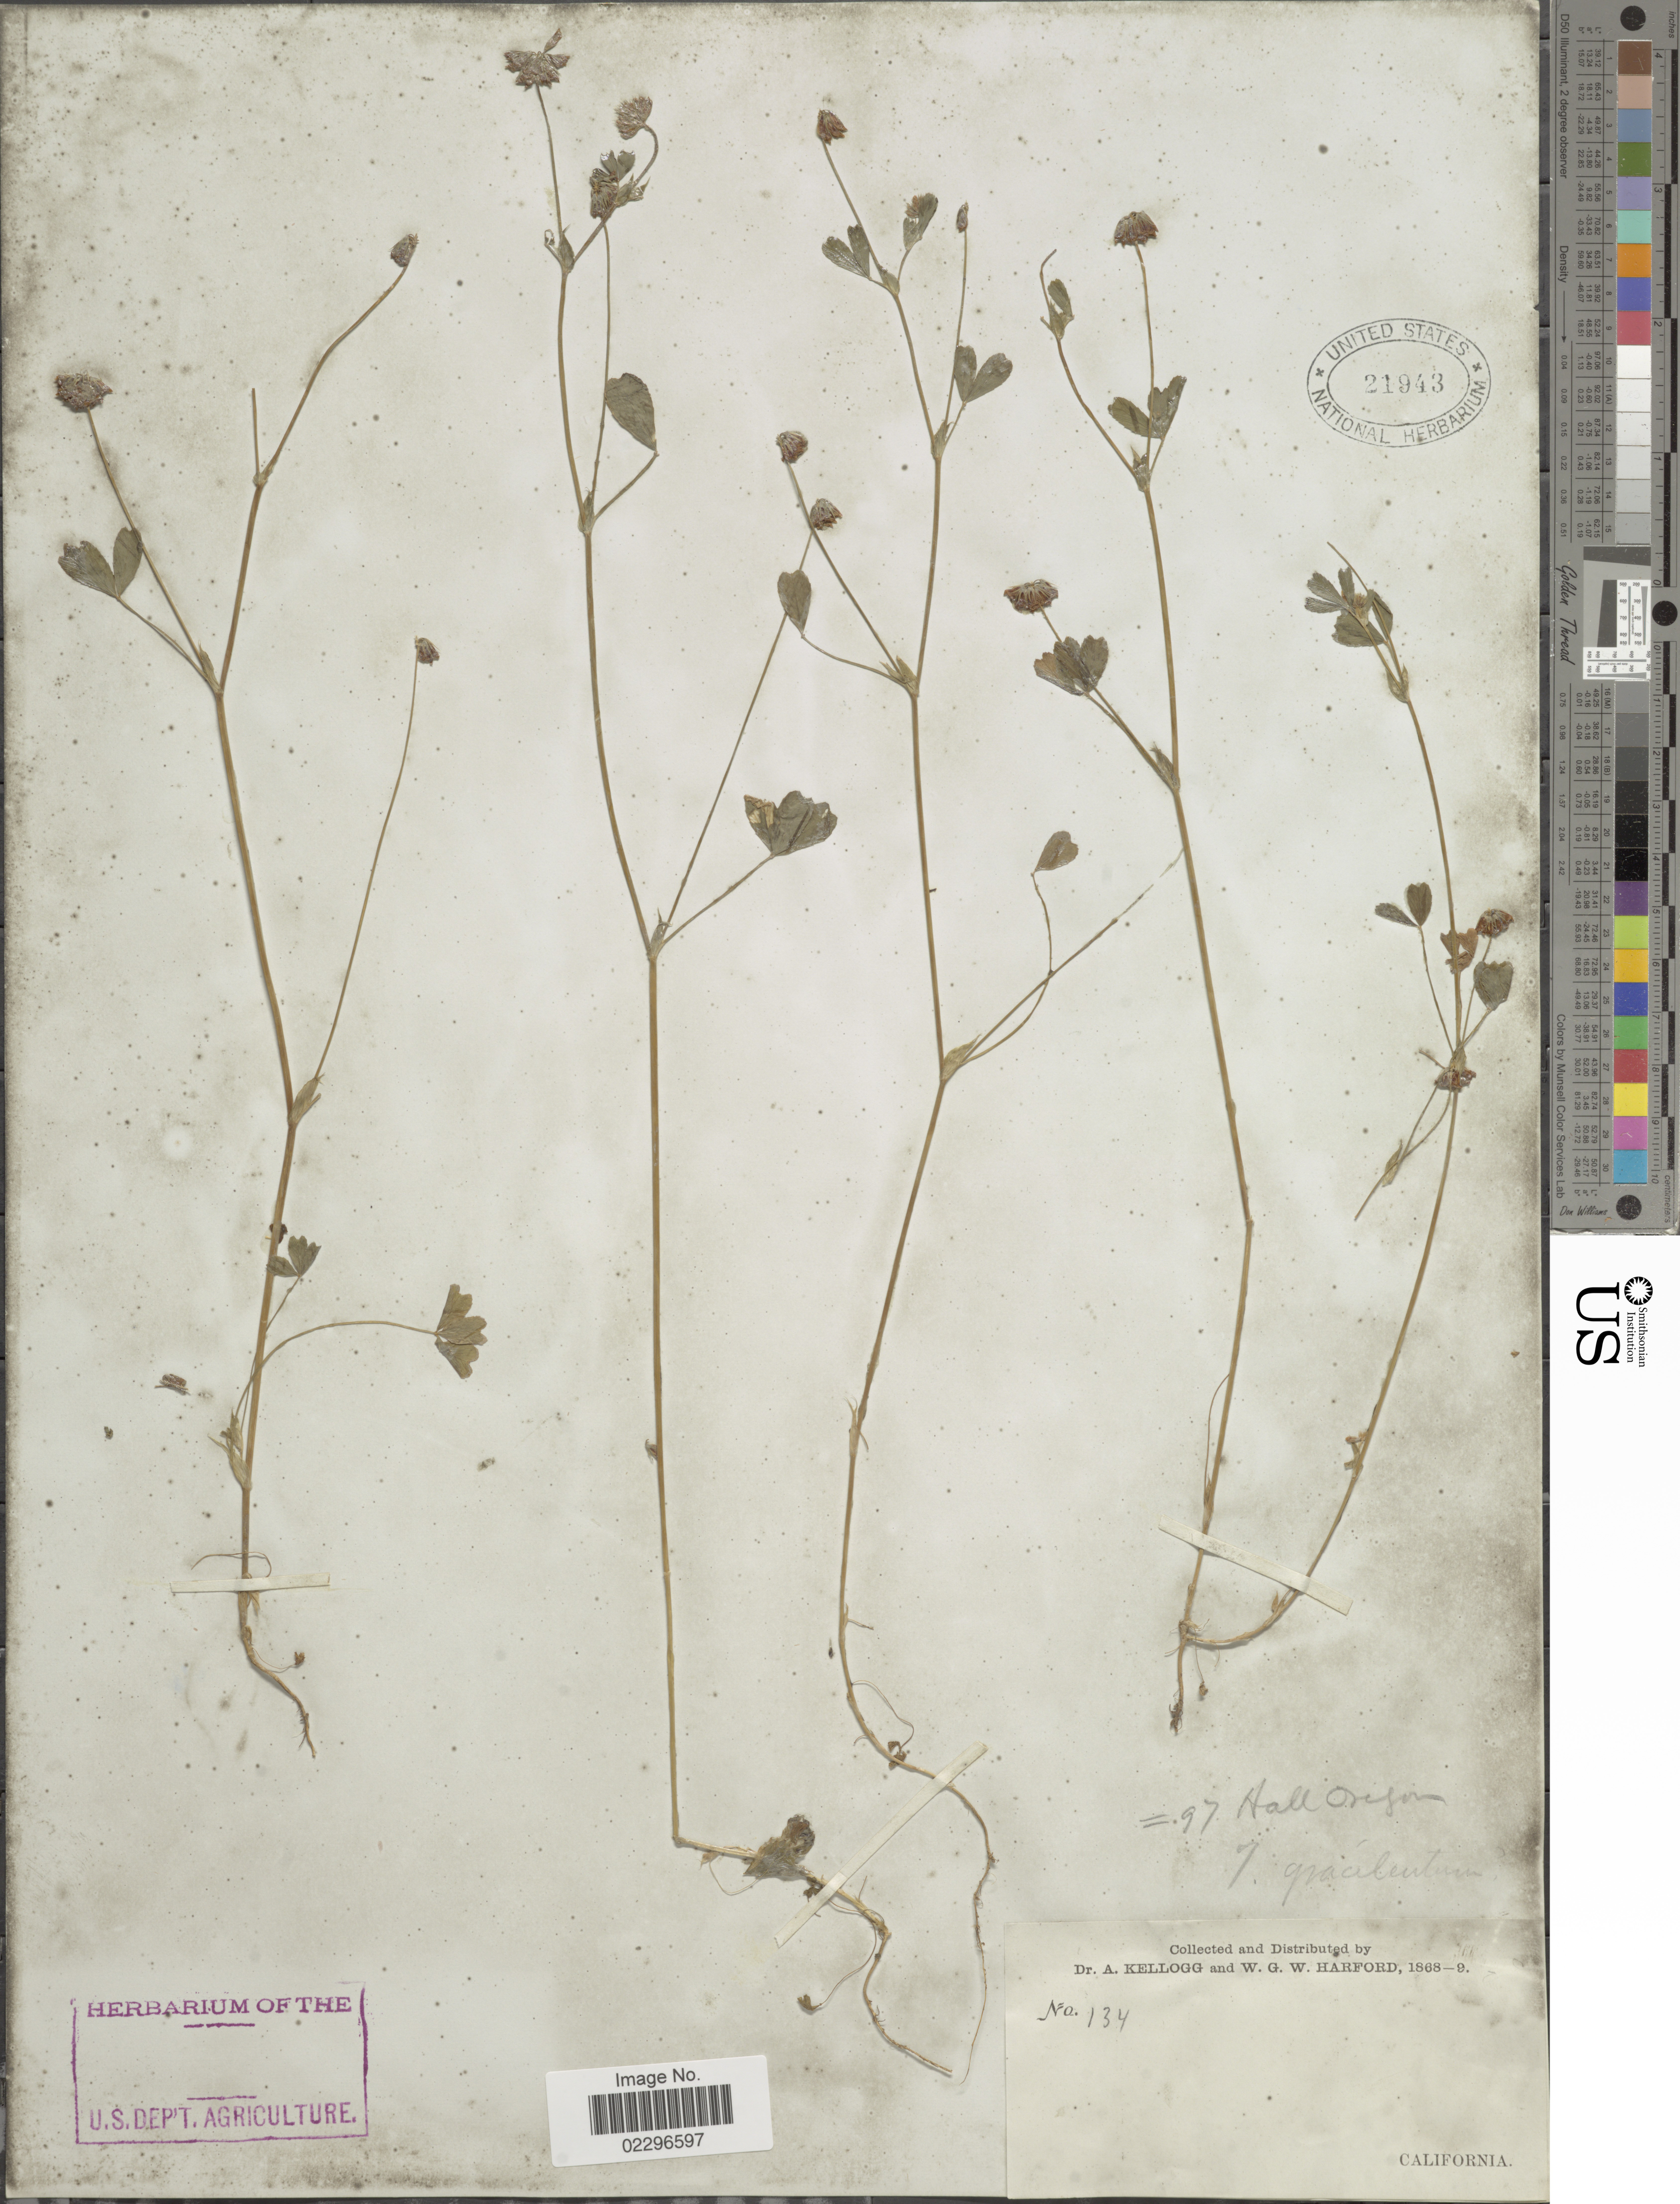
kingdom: Plantae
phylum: Tracheophyta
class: Magnoliopsida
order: Fabales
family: Fabaceae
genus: Trifolium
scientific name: Trifolium hallii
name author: Howell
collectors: A. Kellogg & W. G. W. Harford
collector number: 134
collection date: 1868/1869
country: United States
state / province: California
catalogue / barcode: US 21943